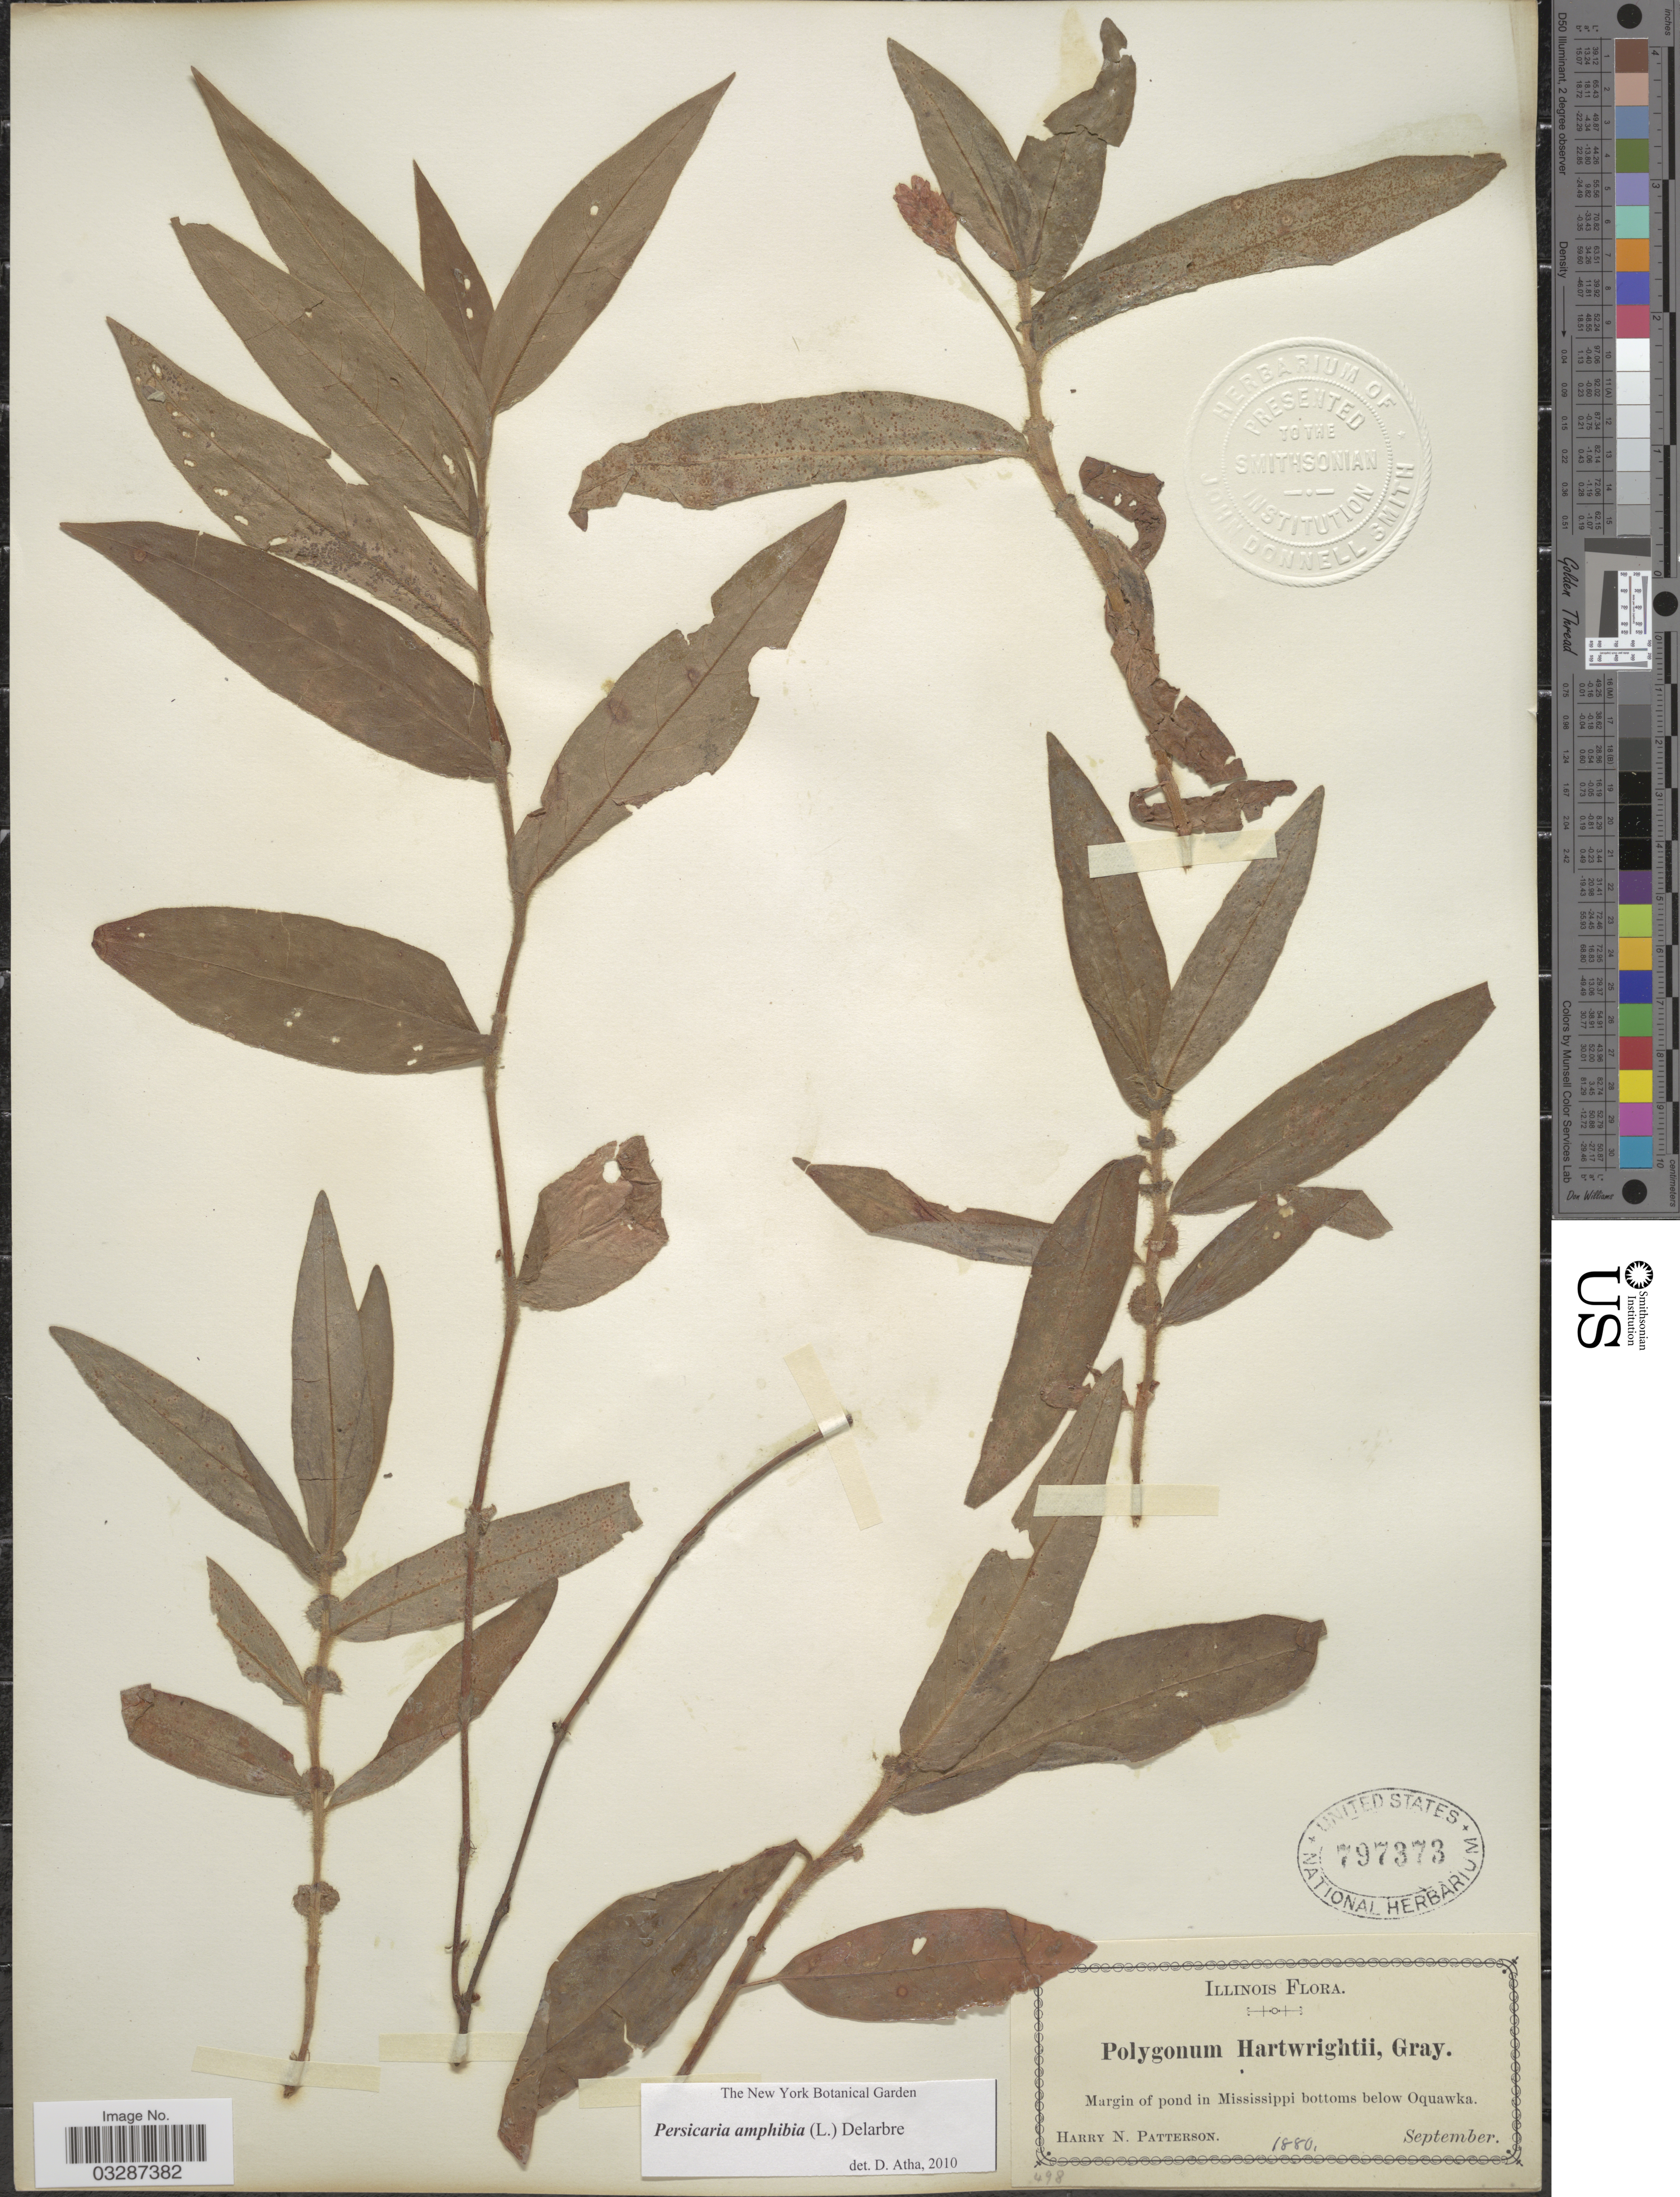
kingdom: Plantae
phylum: Tracheophyta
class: Magnoliopsida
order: Caryophyllales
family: Polygonaceae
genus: Persicaria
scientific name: Persicaria amphibia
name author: (L.) Delarbre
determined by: Atha, D. E.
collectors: H. N. Patterson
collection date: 1880-09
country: United States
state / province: Illinois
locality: Margin of pond in Mississippi bottoms below Oquawka.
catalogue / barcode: US 797373